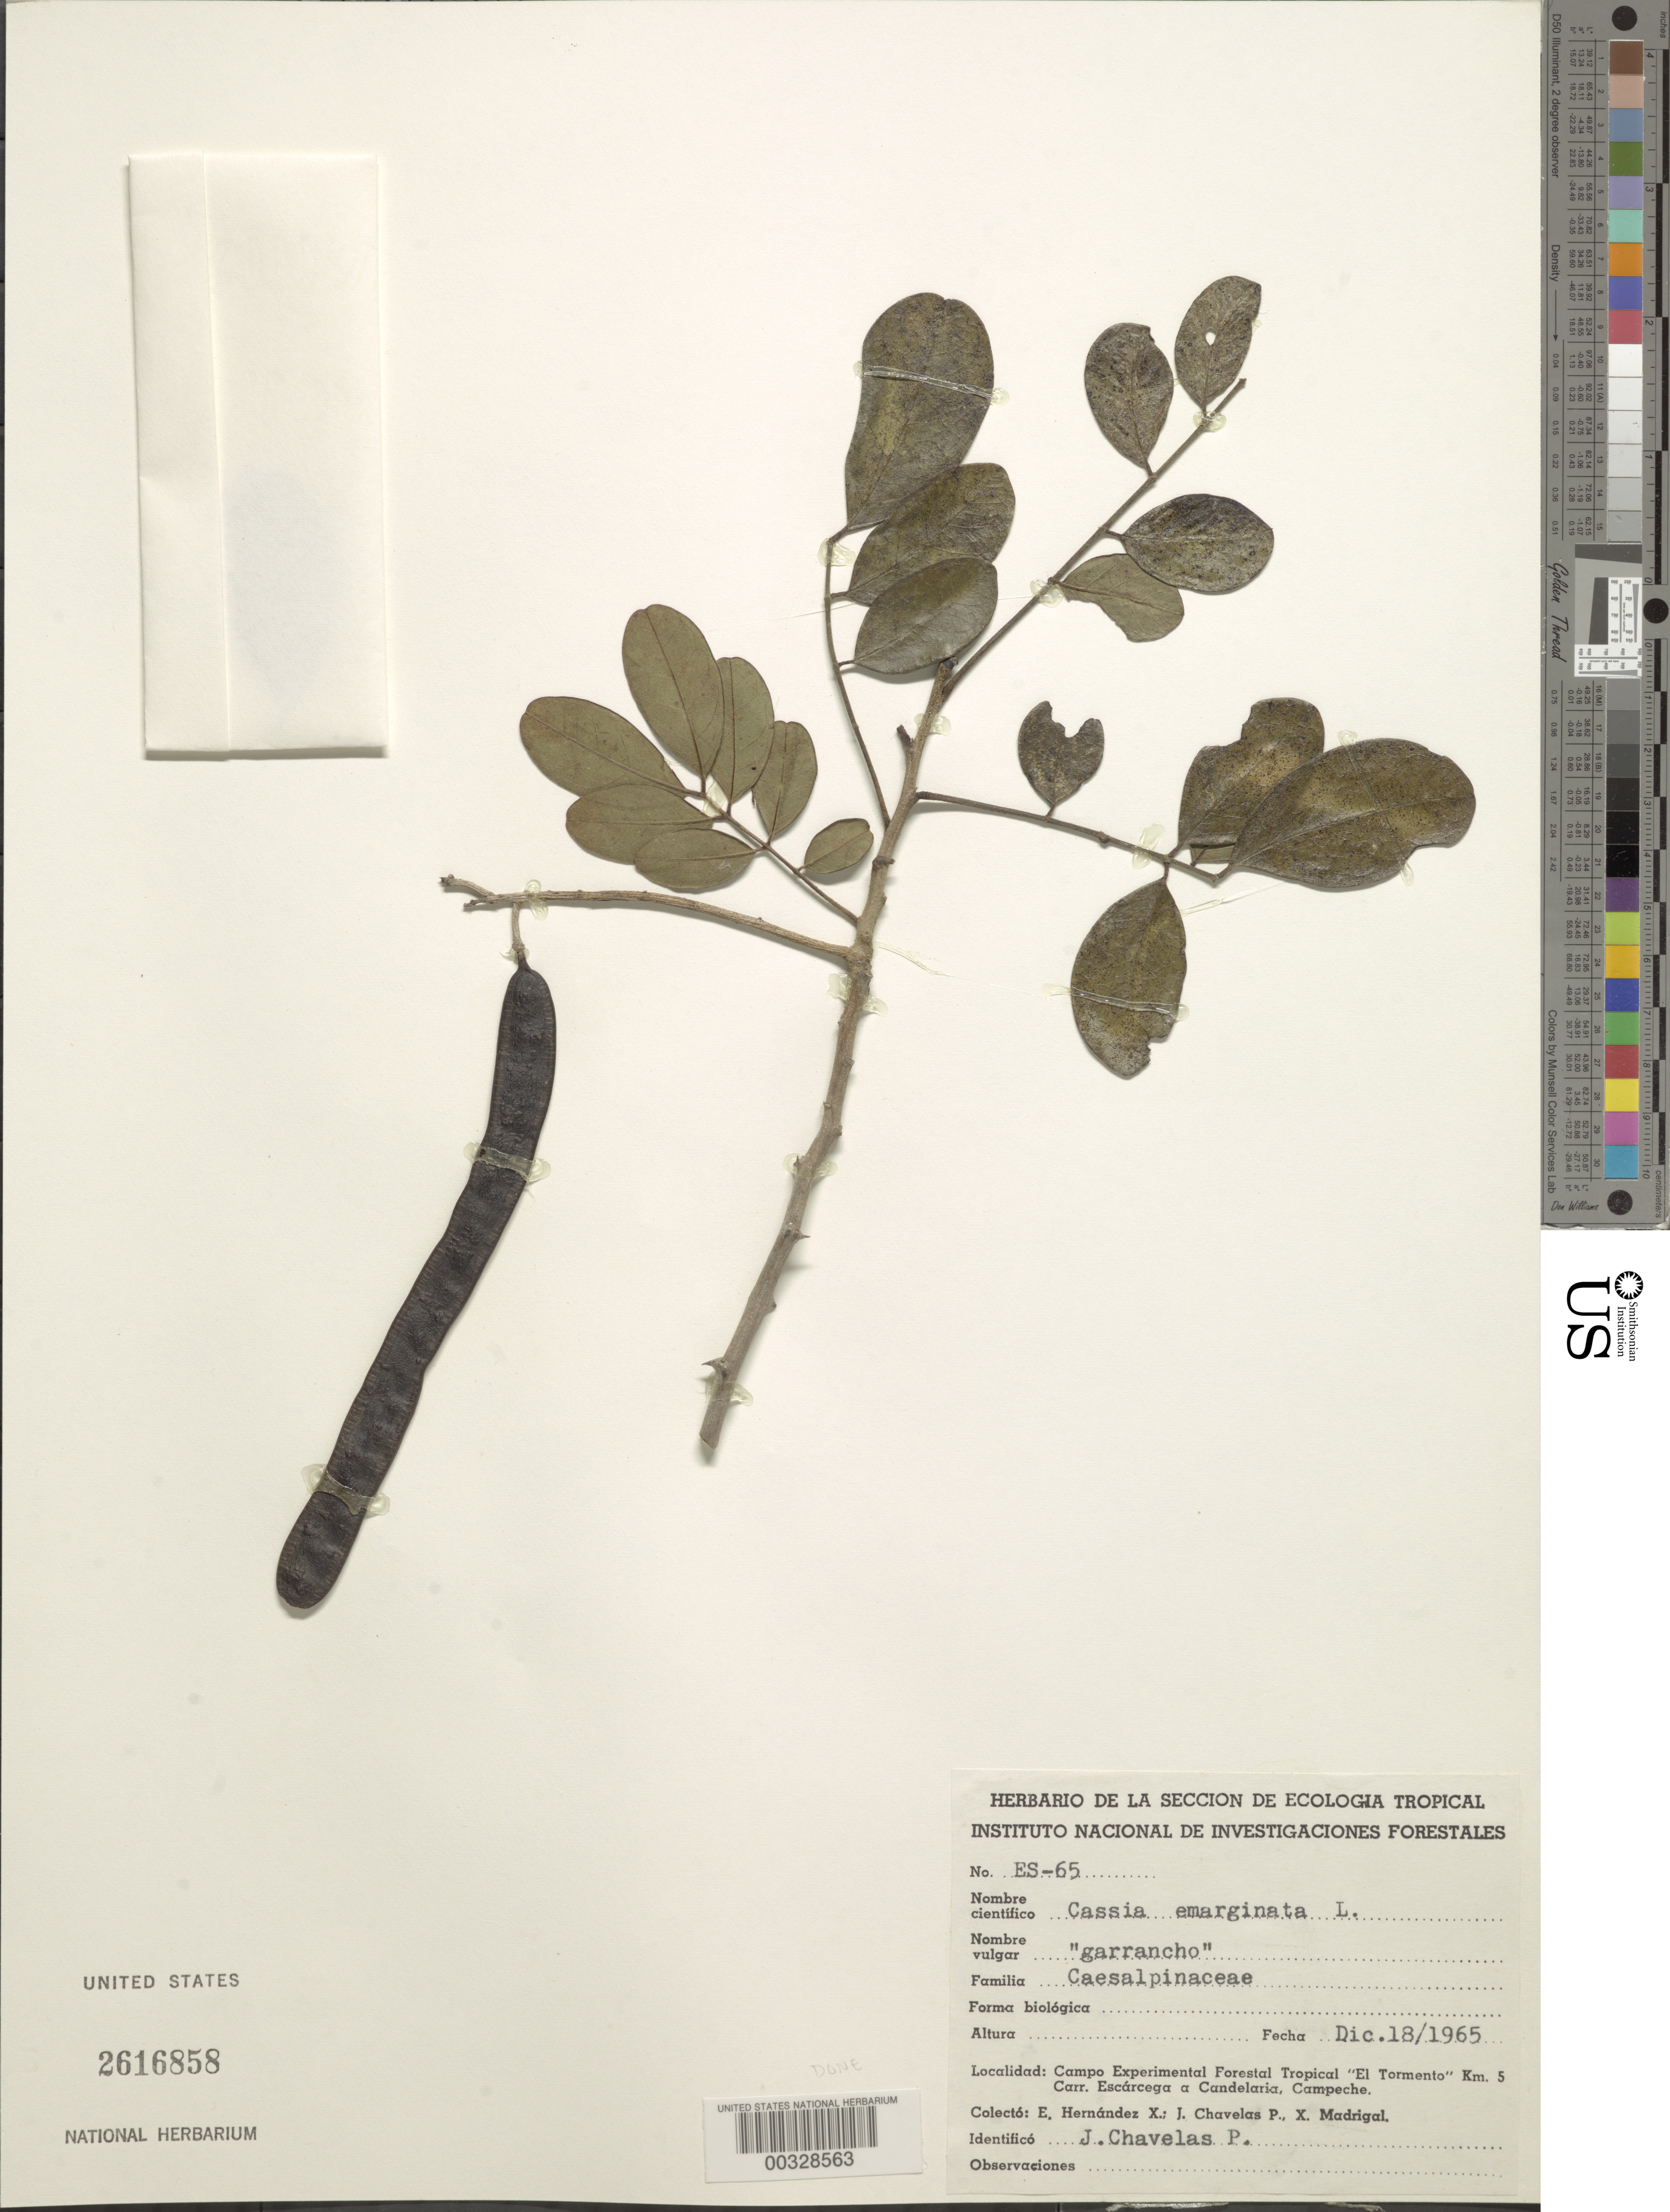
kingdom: Plantae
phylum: Tracheophyta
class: Magnoliopsida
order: Fabales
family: Fabaceae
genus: Senna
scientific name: Senna emarginata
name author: L.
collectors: E. I. Hernández-X., J. Chavelas P. & X. Madrigal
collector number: Es-65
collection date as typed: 18 Dec 1965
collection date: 1965-12-18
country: Mexico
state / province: Campeche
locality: Campo Experimental Forestal Tropical "El Tormento" km 5, Escarcega to Candelaria road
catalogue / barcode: US 2616858